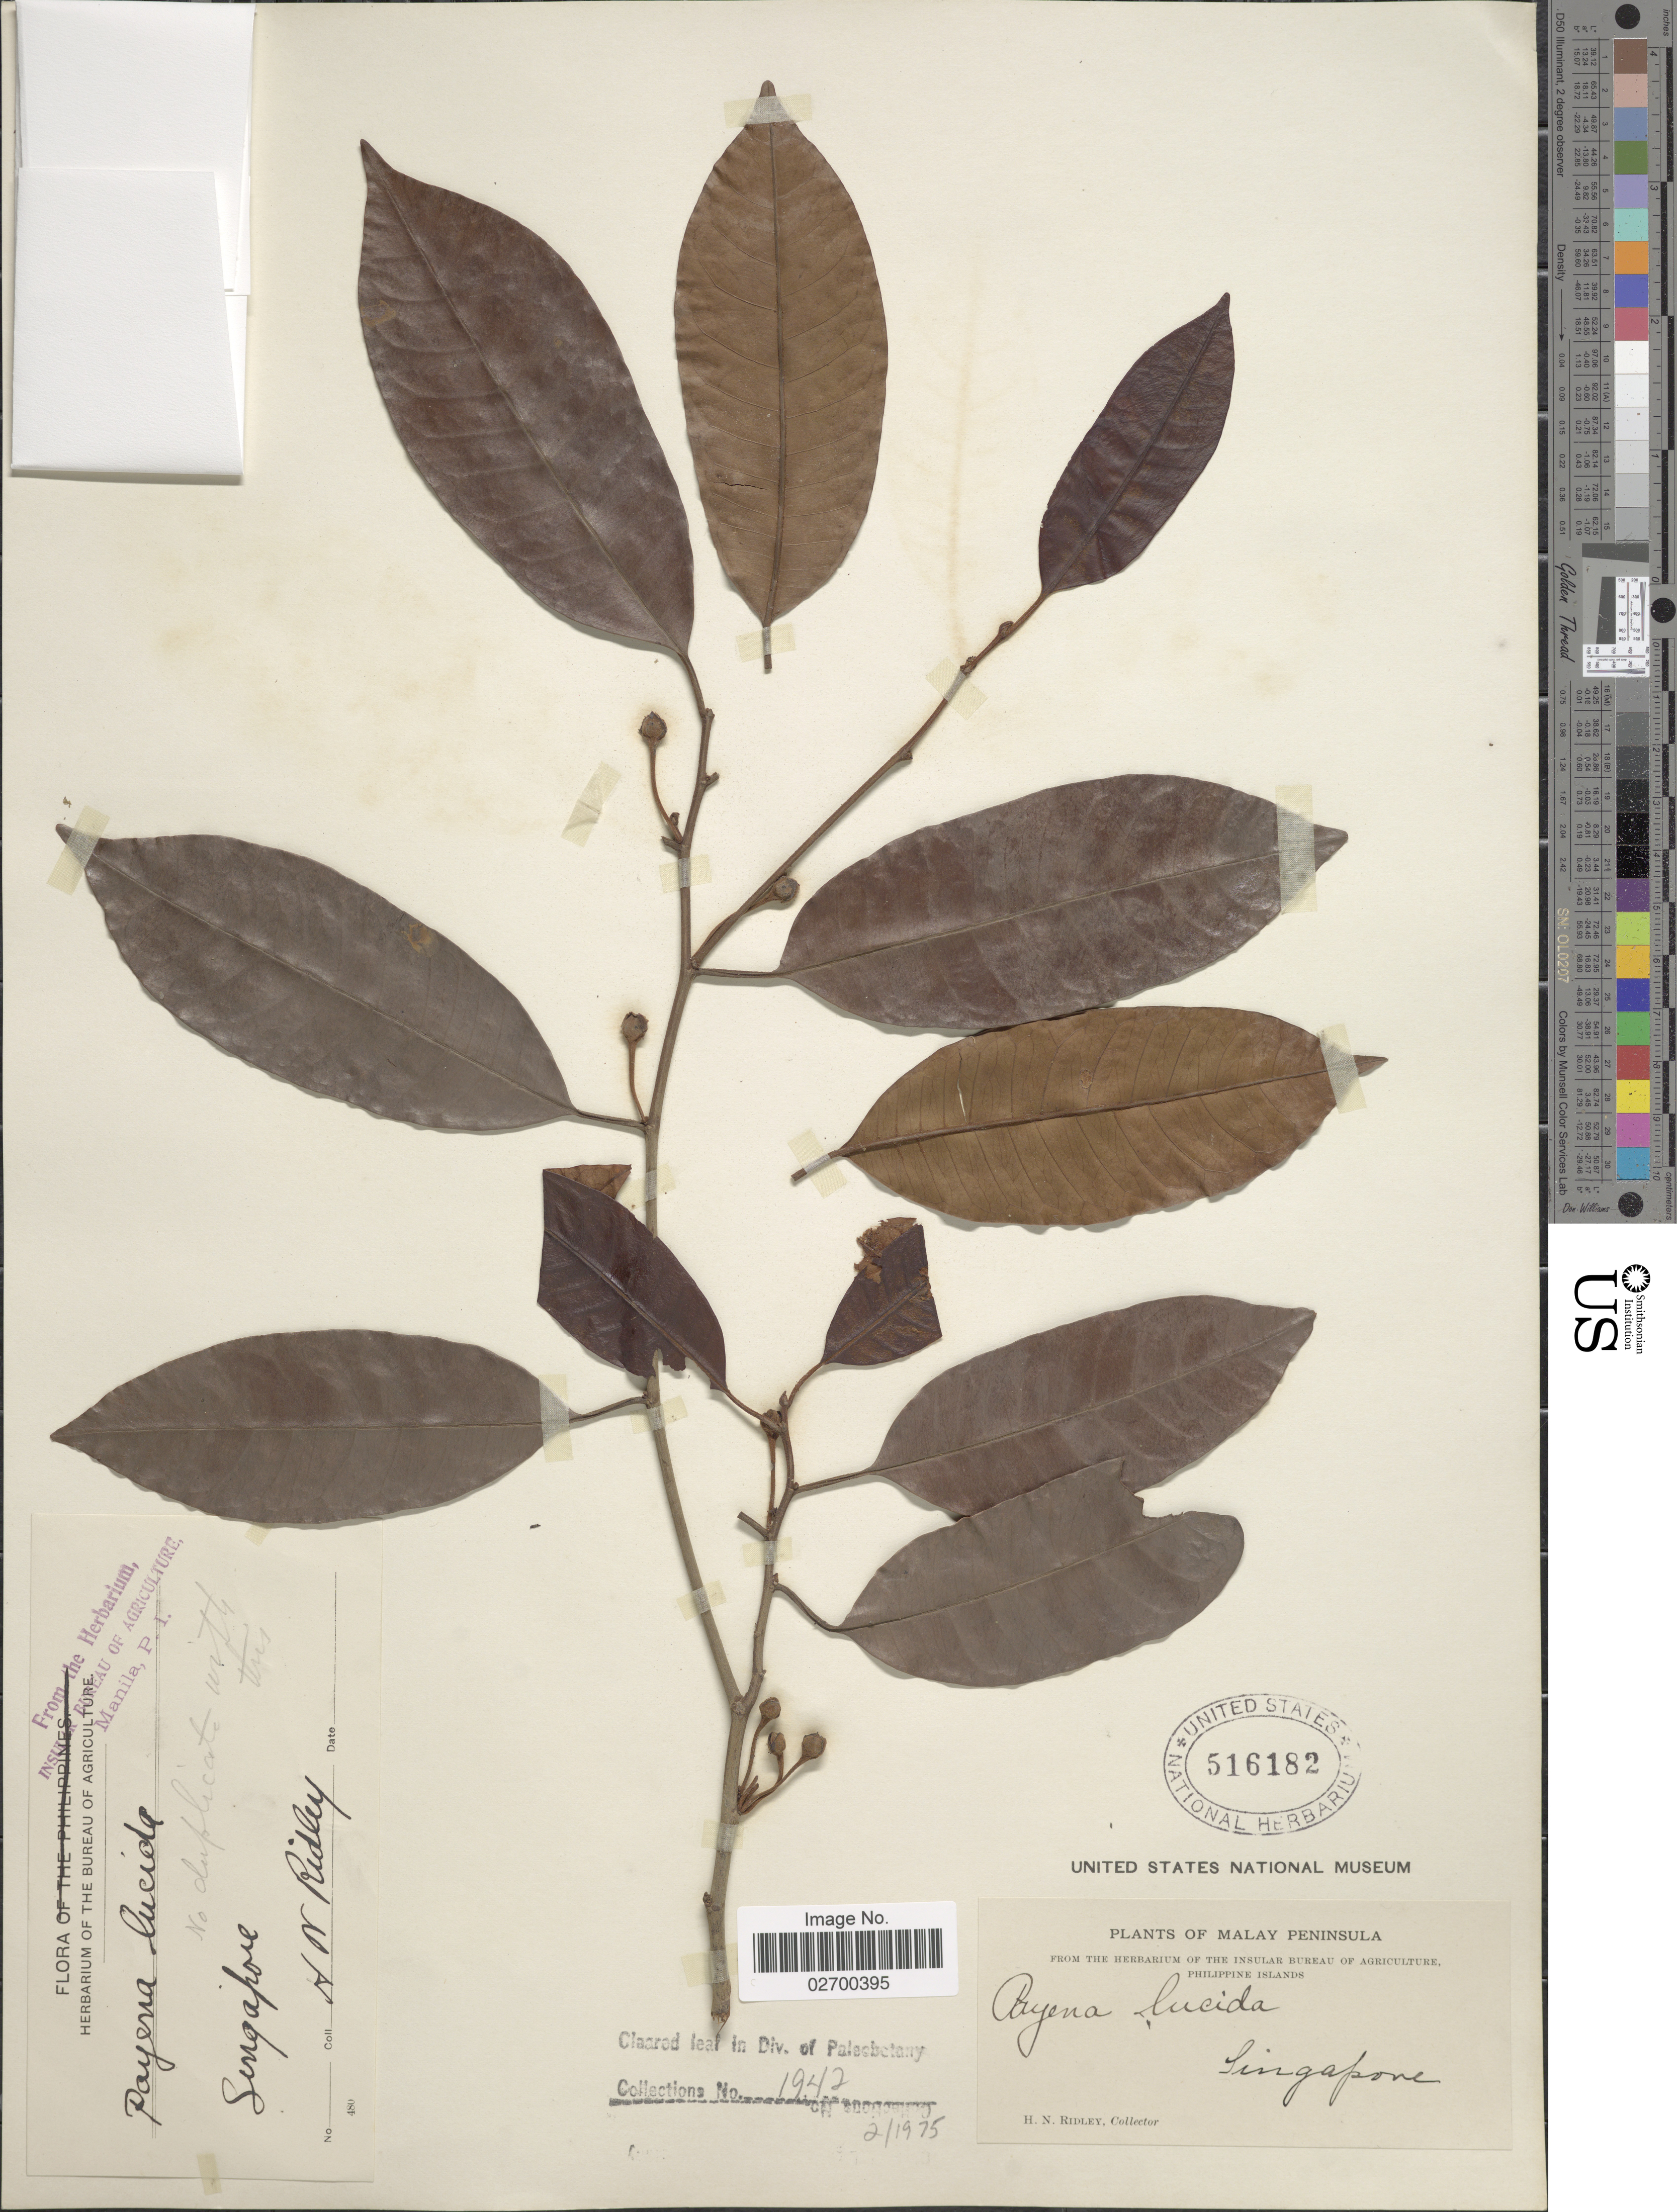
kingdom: Plantae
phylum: Tracheophyta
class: Magnoliopsida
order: Ericales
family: Sapotaceae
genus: Payena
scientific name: Payena lucida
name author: A. DC.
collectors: H. N. Ridley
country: Singapore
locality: Malay Peninsula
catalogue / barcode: US 516182